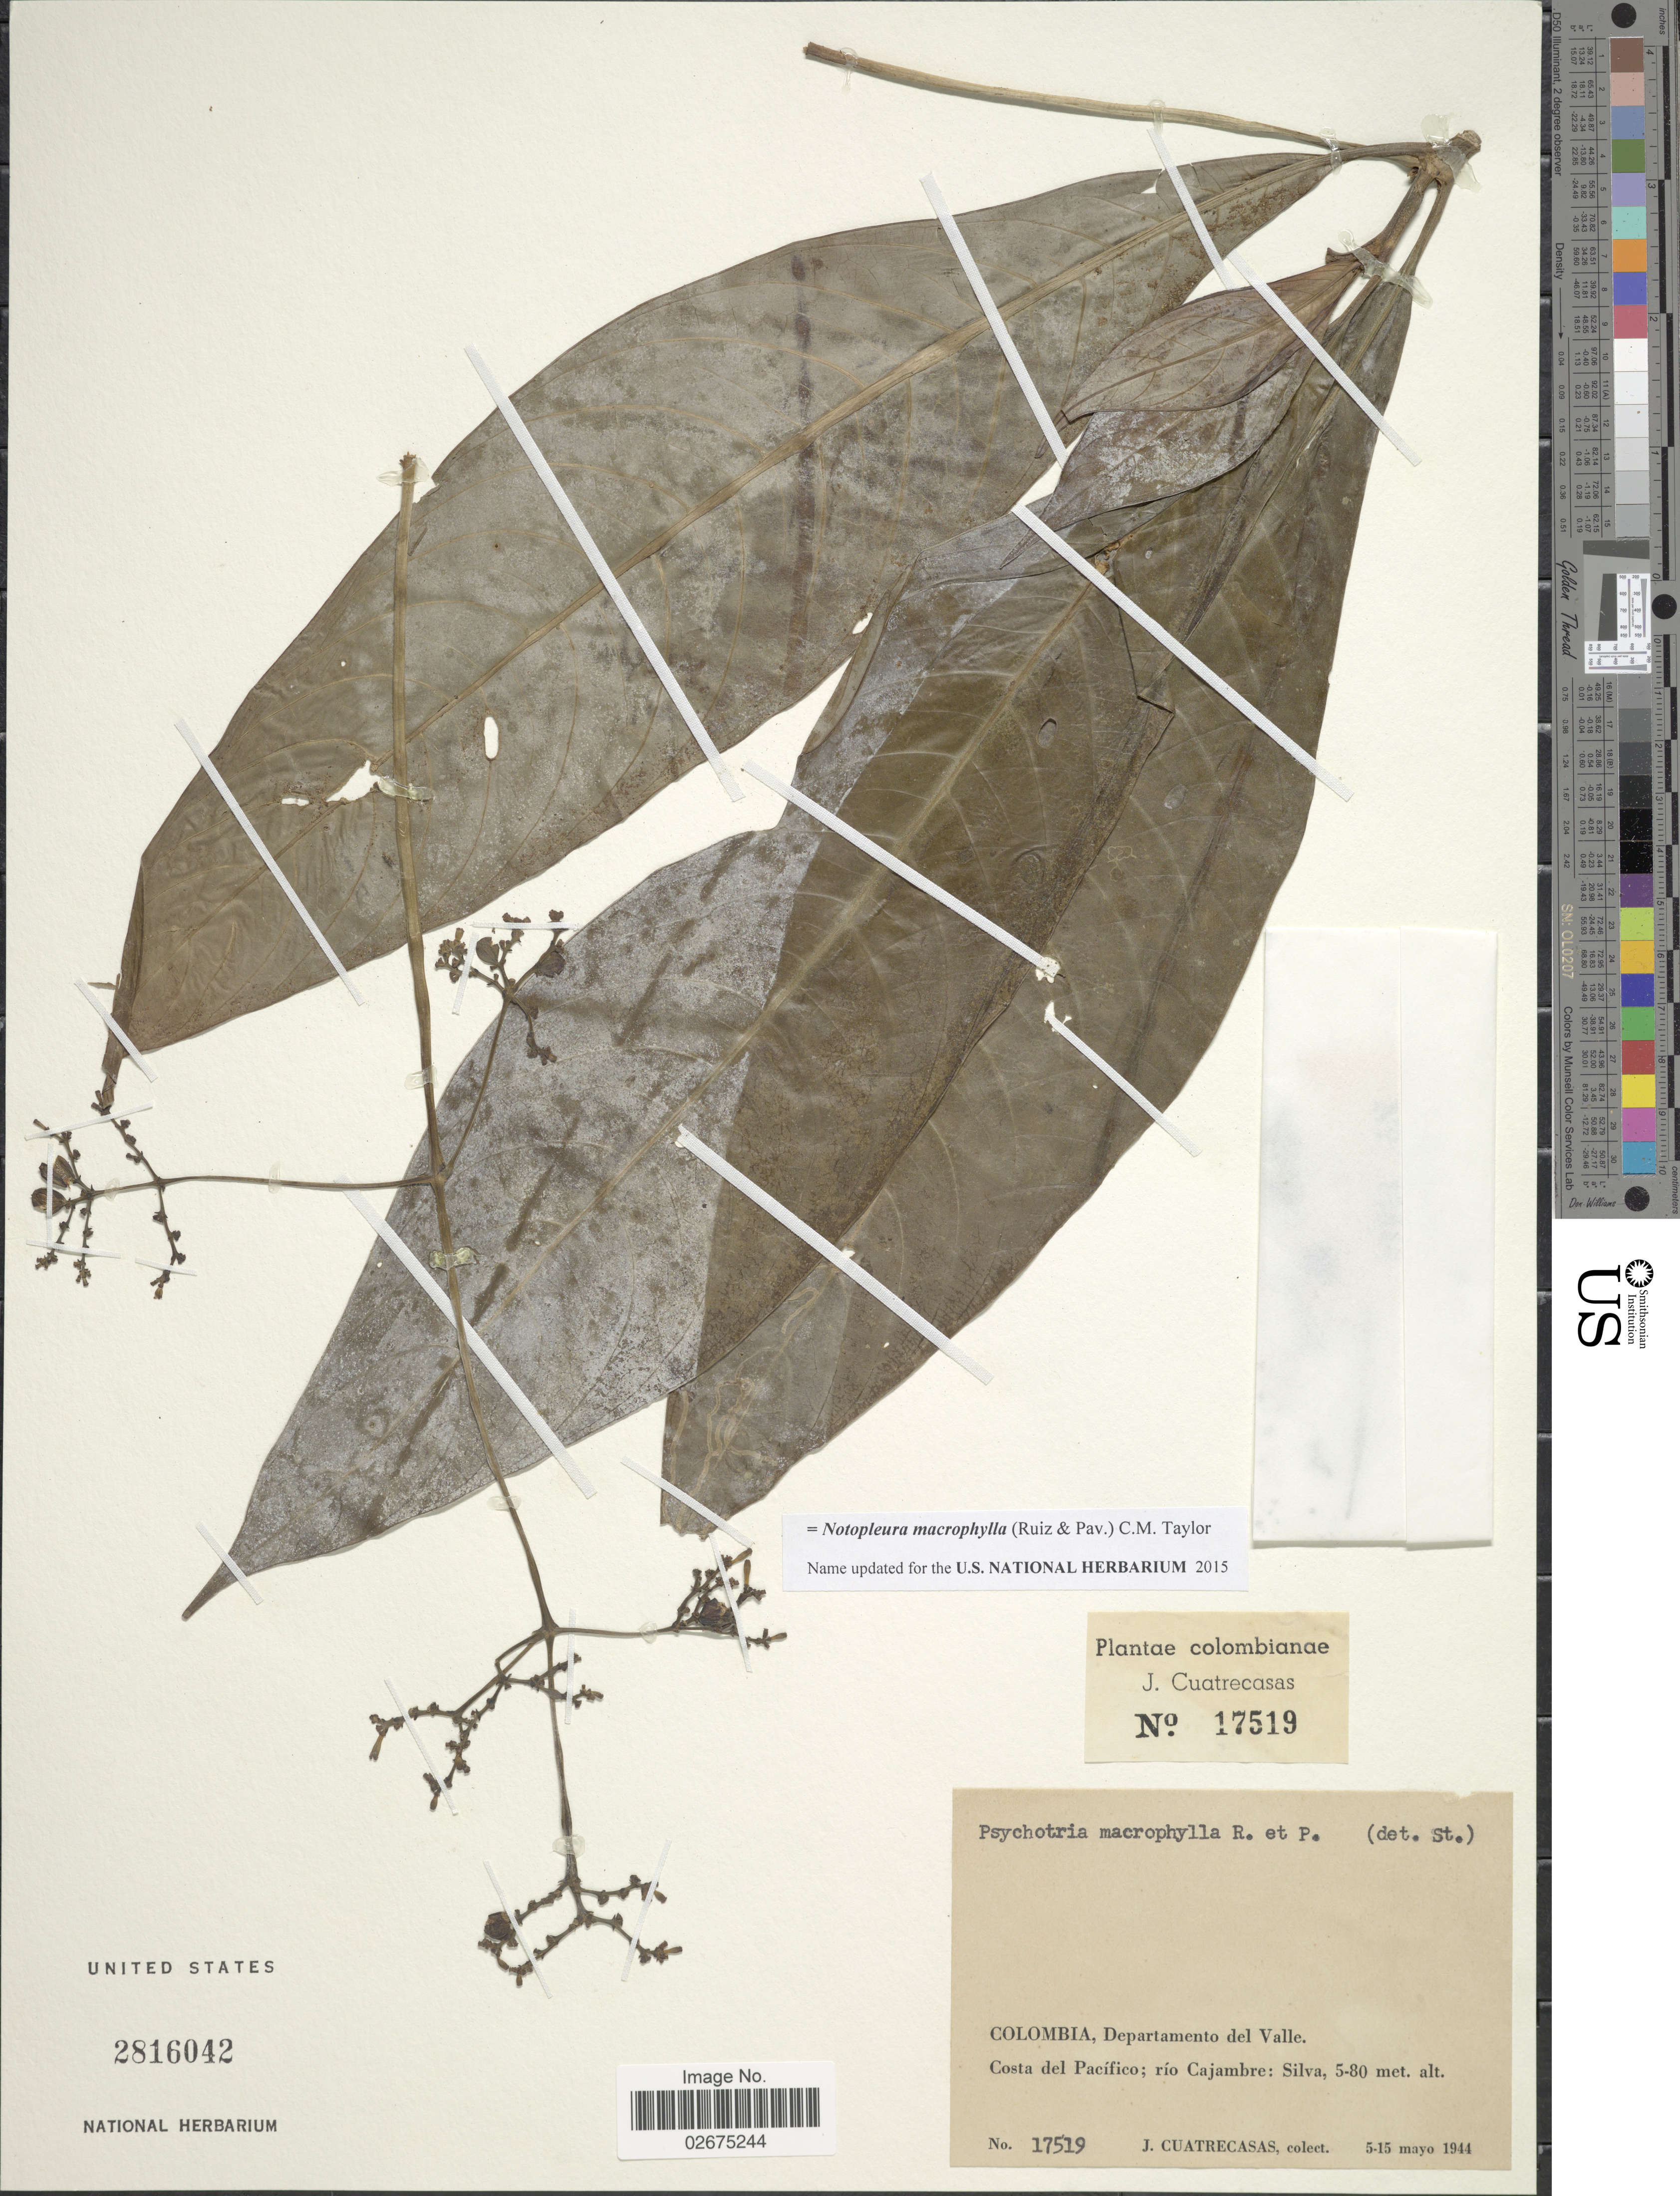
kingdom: Plantae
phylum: Tracheophyta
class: Magnoliopsida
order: Gentianales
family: Rubiaceae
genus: Notopleura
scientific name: Notopleura macrophylla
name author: (Ruiz & Pav.) C.M. Taylor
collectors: J. Cuatrecasas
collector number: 17519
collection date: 1944-05-05/1944-05-15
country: Colombia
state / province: Valle del Cauca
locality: Departamento del Valle, Costa del Pacífico; río Cajambre: Silva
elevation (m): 5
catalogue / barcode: US 2816042